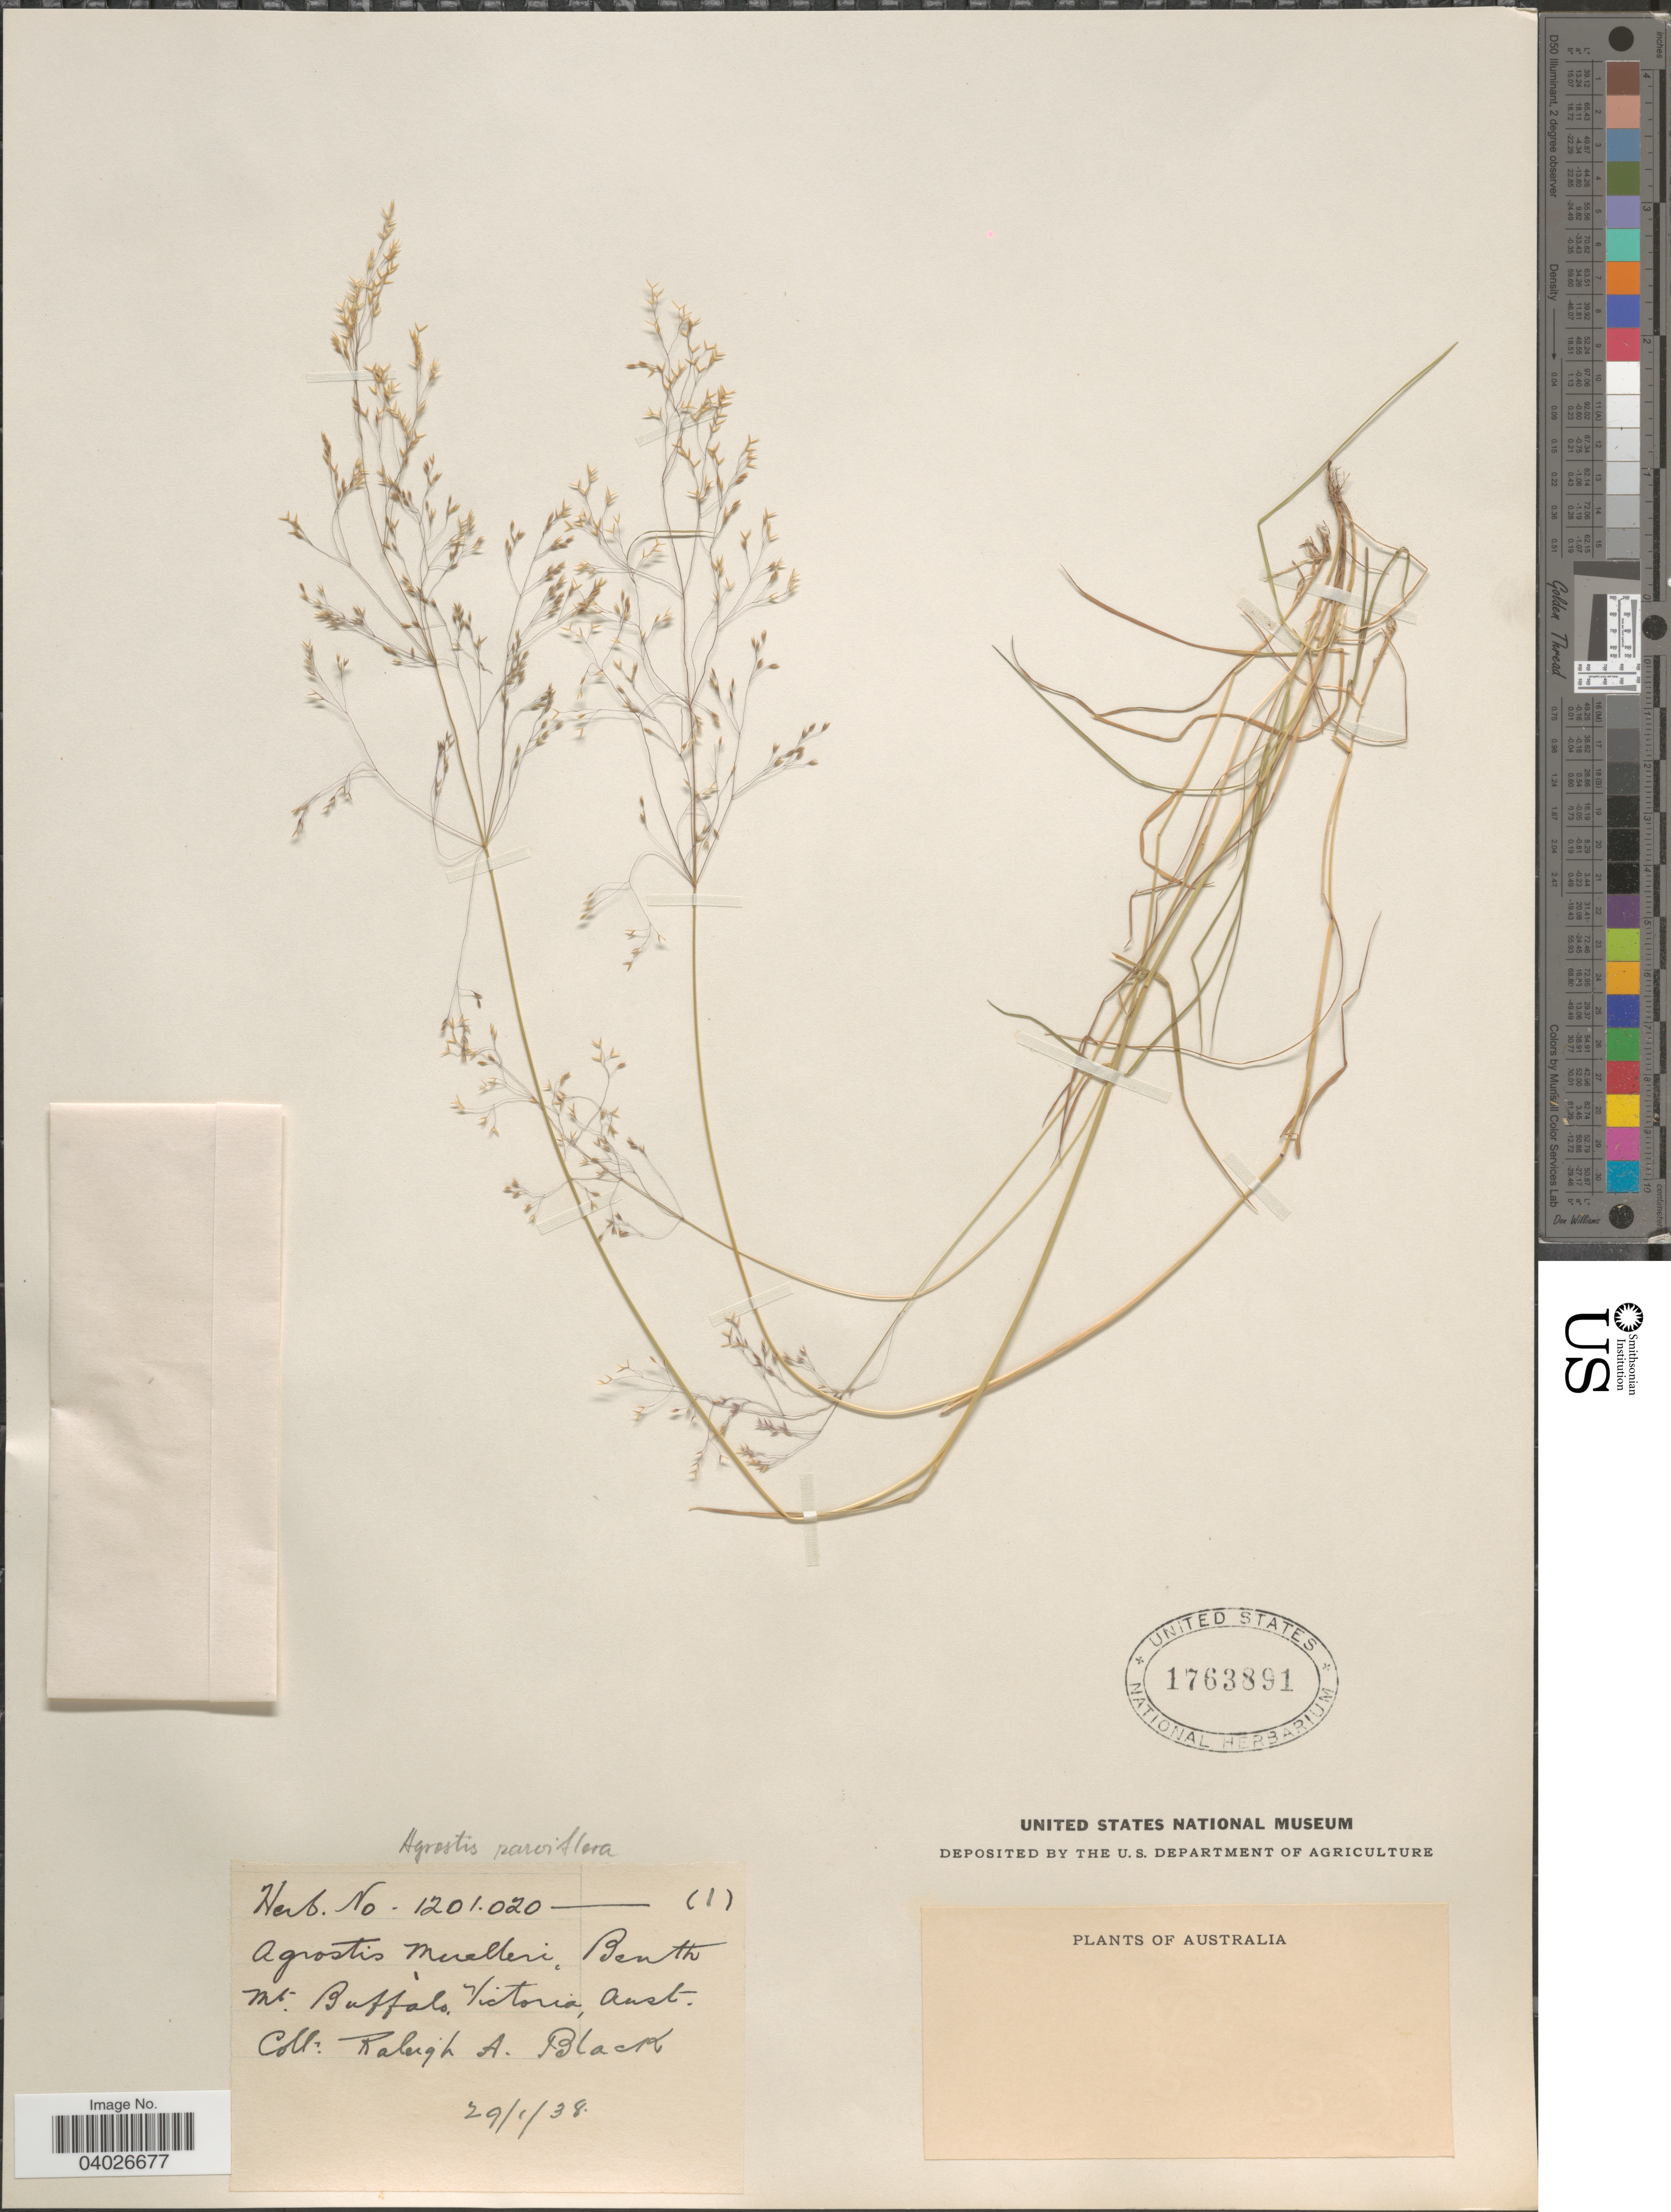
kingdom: Plantae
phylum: Tracheophyta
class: Liliopsida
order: Poales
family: Poaceae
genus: Agrostis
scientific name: Agrostis parviflora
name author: R. Br.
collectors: R. A. Black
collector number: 1201020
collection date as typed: Transcribed d/m/y: 29/1/38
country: Australia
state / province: Victoria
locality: Mt. Buffalo, Victoria.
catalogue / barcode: US 1763891